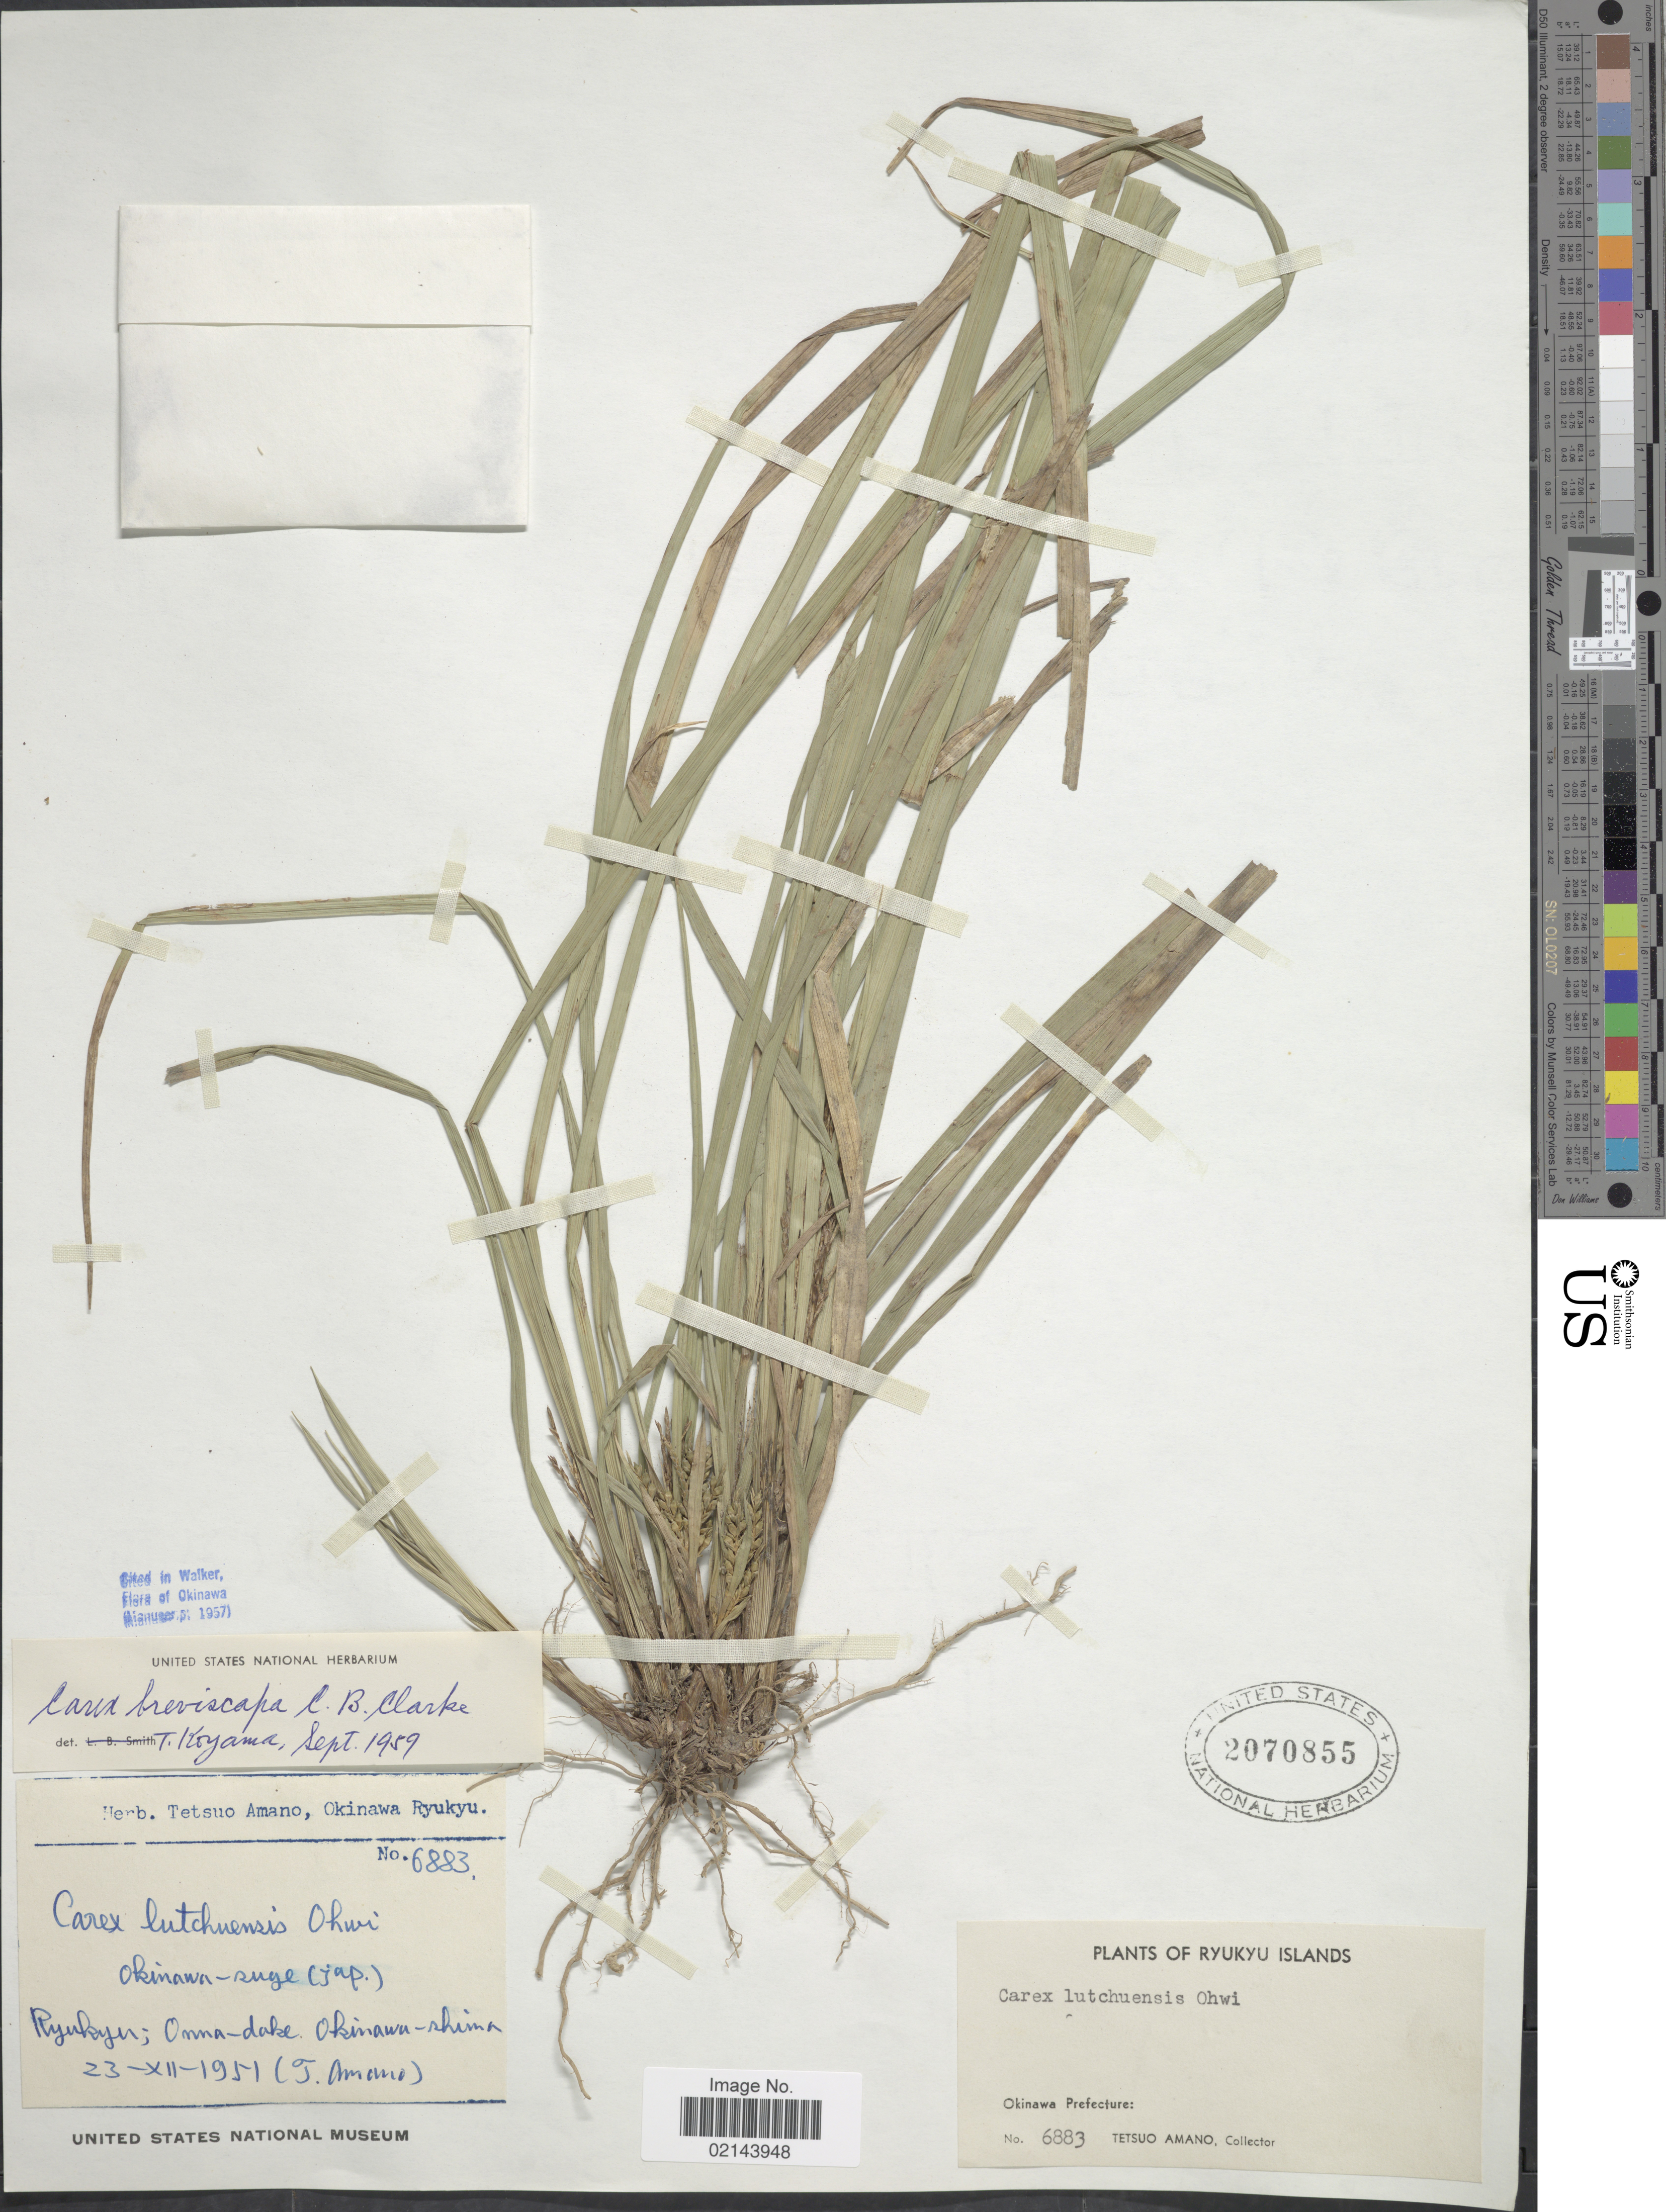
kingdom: Plantae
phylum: Tracheophyta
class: Liliopsida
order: Poales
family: Cyperaceae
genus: Carex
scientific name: Carex breviscapa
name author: C.B. Clarke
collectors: T. Amano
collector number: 6883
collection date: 1951-12-23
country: Japan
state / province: Okinawa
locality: Ryukyu Islands, Ryukyu: Onna-dake, Okinawa-shima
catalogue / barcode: US 2070855